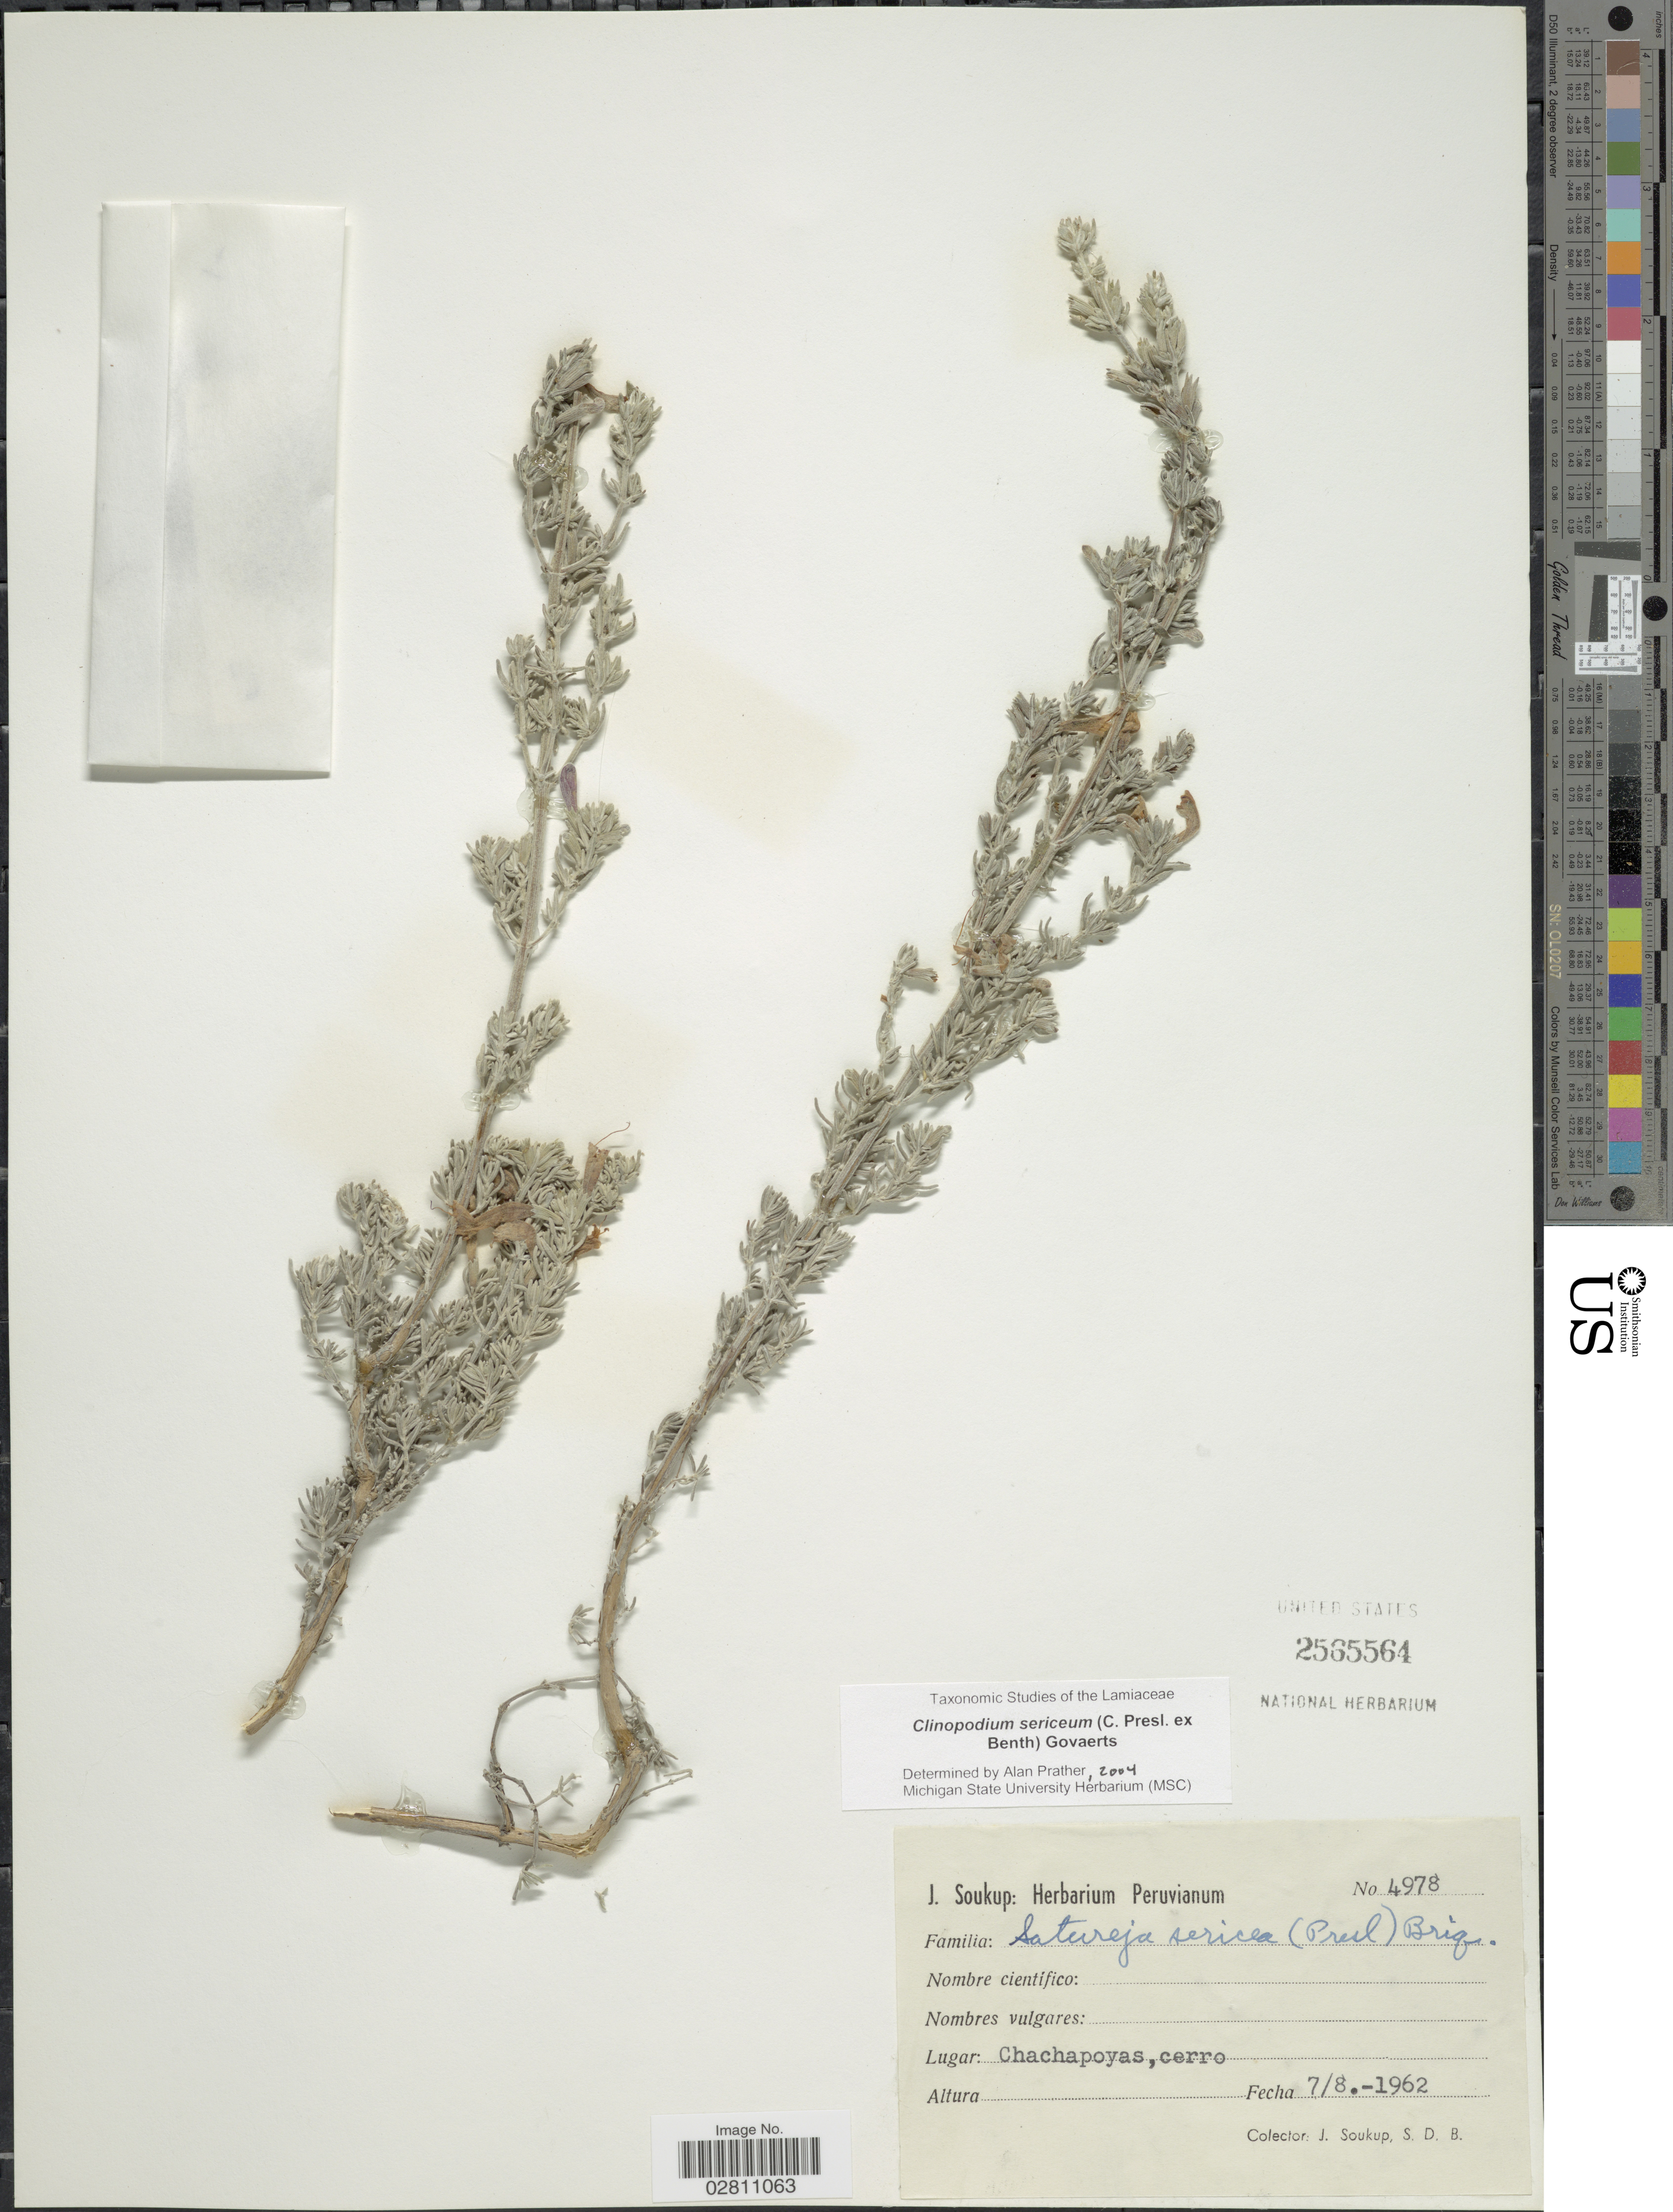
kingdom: Plantae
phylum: Tracheophyta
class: Magnoliopsida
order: Lamiales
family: Lamiaceae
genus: Clinopodium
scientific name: Clinopodium sericeum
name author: (C. Presl ex Benth.) Govaerts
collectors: J. Soukup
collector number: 4978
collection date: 1962-08-07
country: Peru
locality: Chachapoyas, cerro.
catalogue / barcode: US 2565564